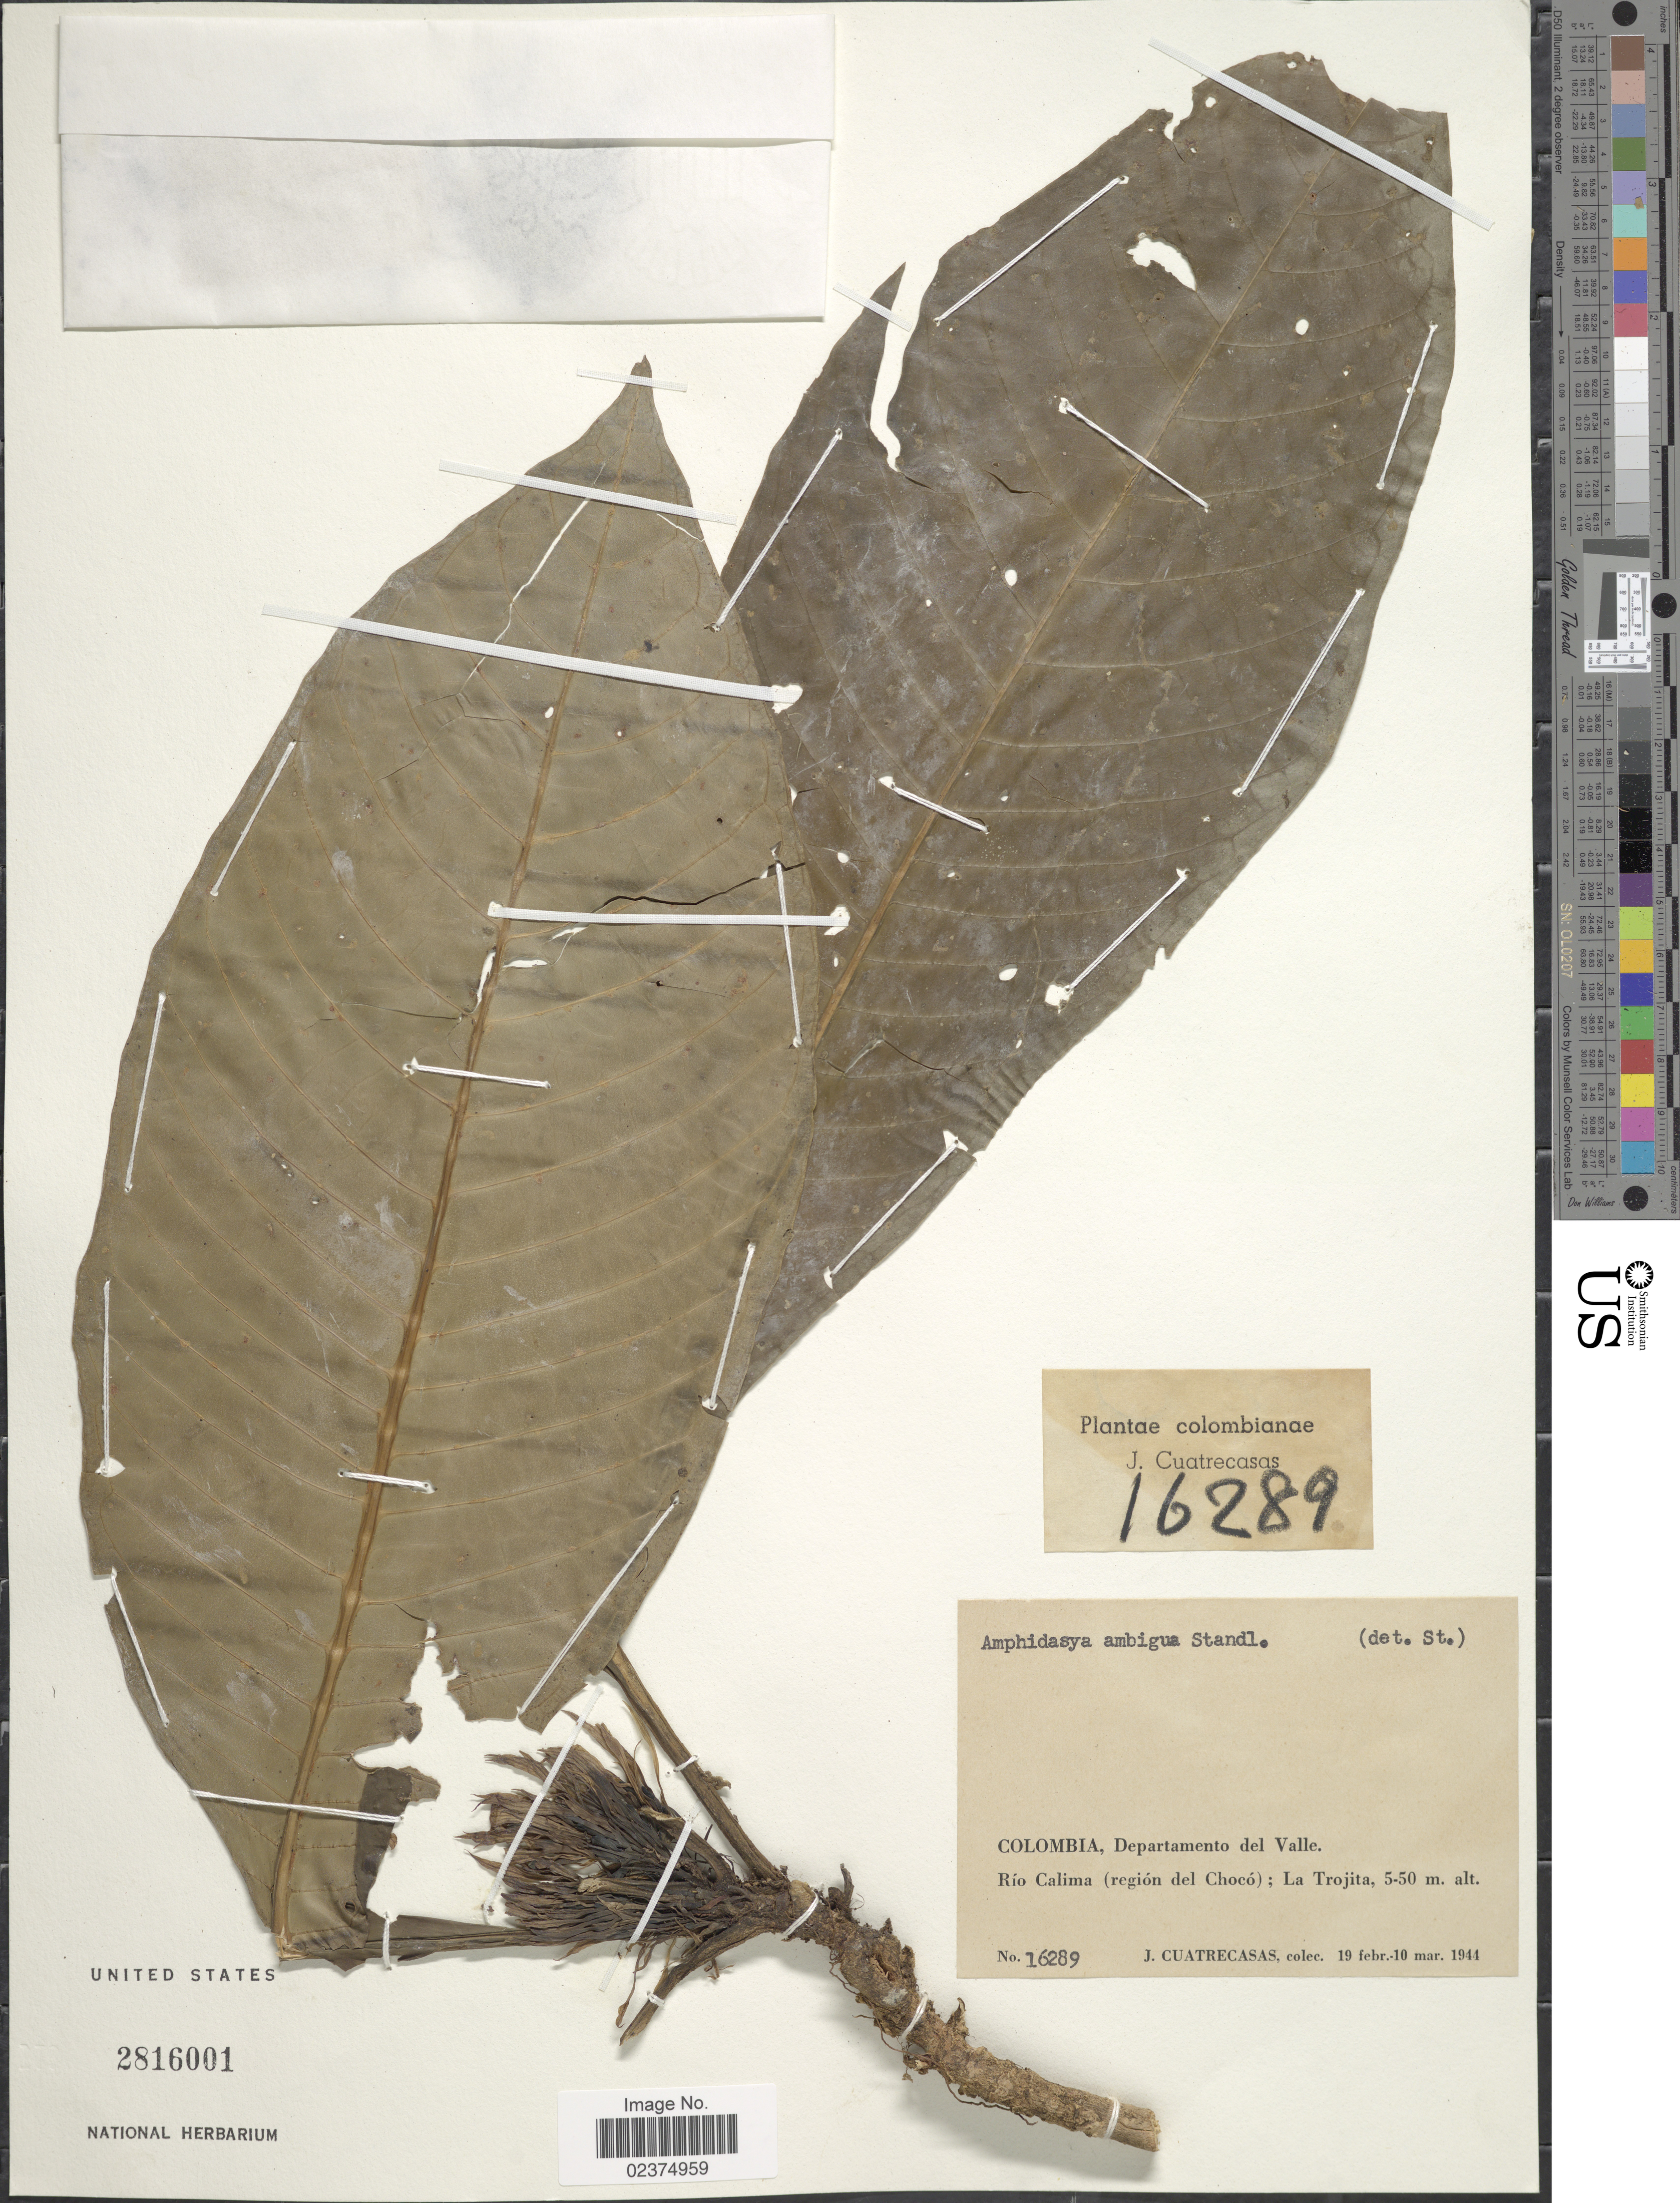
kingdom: Plantae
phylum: Tracheophyta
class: Magnoliopsida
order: Gentianales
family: Rubiaceae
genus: Amphidasya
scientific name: Amphidasya ambigua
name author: Standl.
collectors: J. Cuatrecasas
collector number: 16289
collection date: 1944-02-19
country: Colombia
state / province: Valle del Cauca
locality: Departamento del Valle, Rio Calima (region del Choco); La Trojita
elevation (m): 5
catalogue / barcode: US 2816001